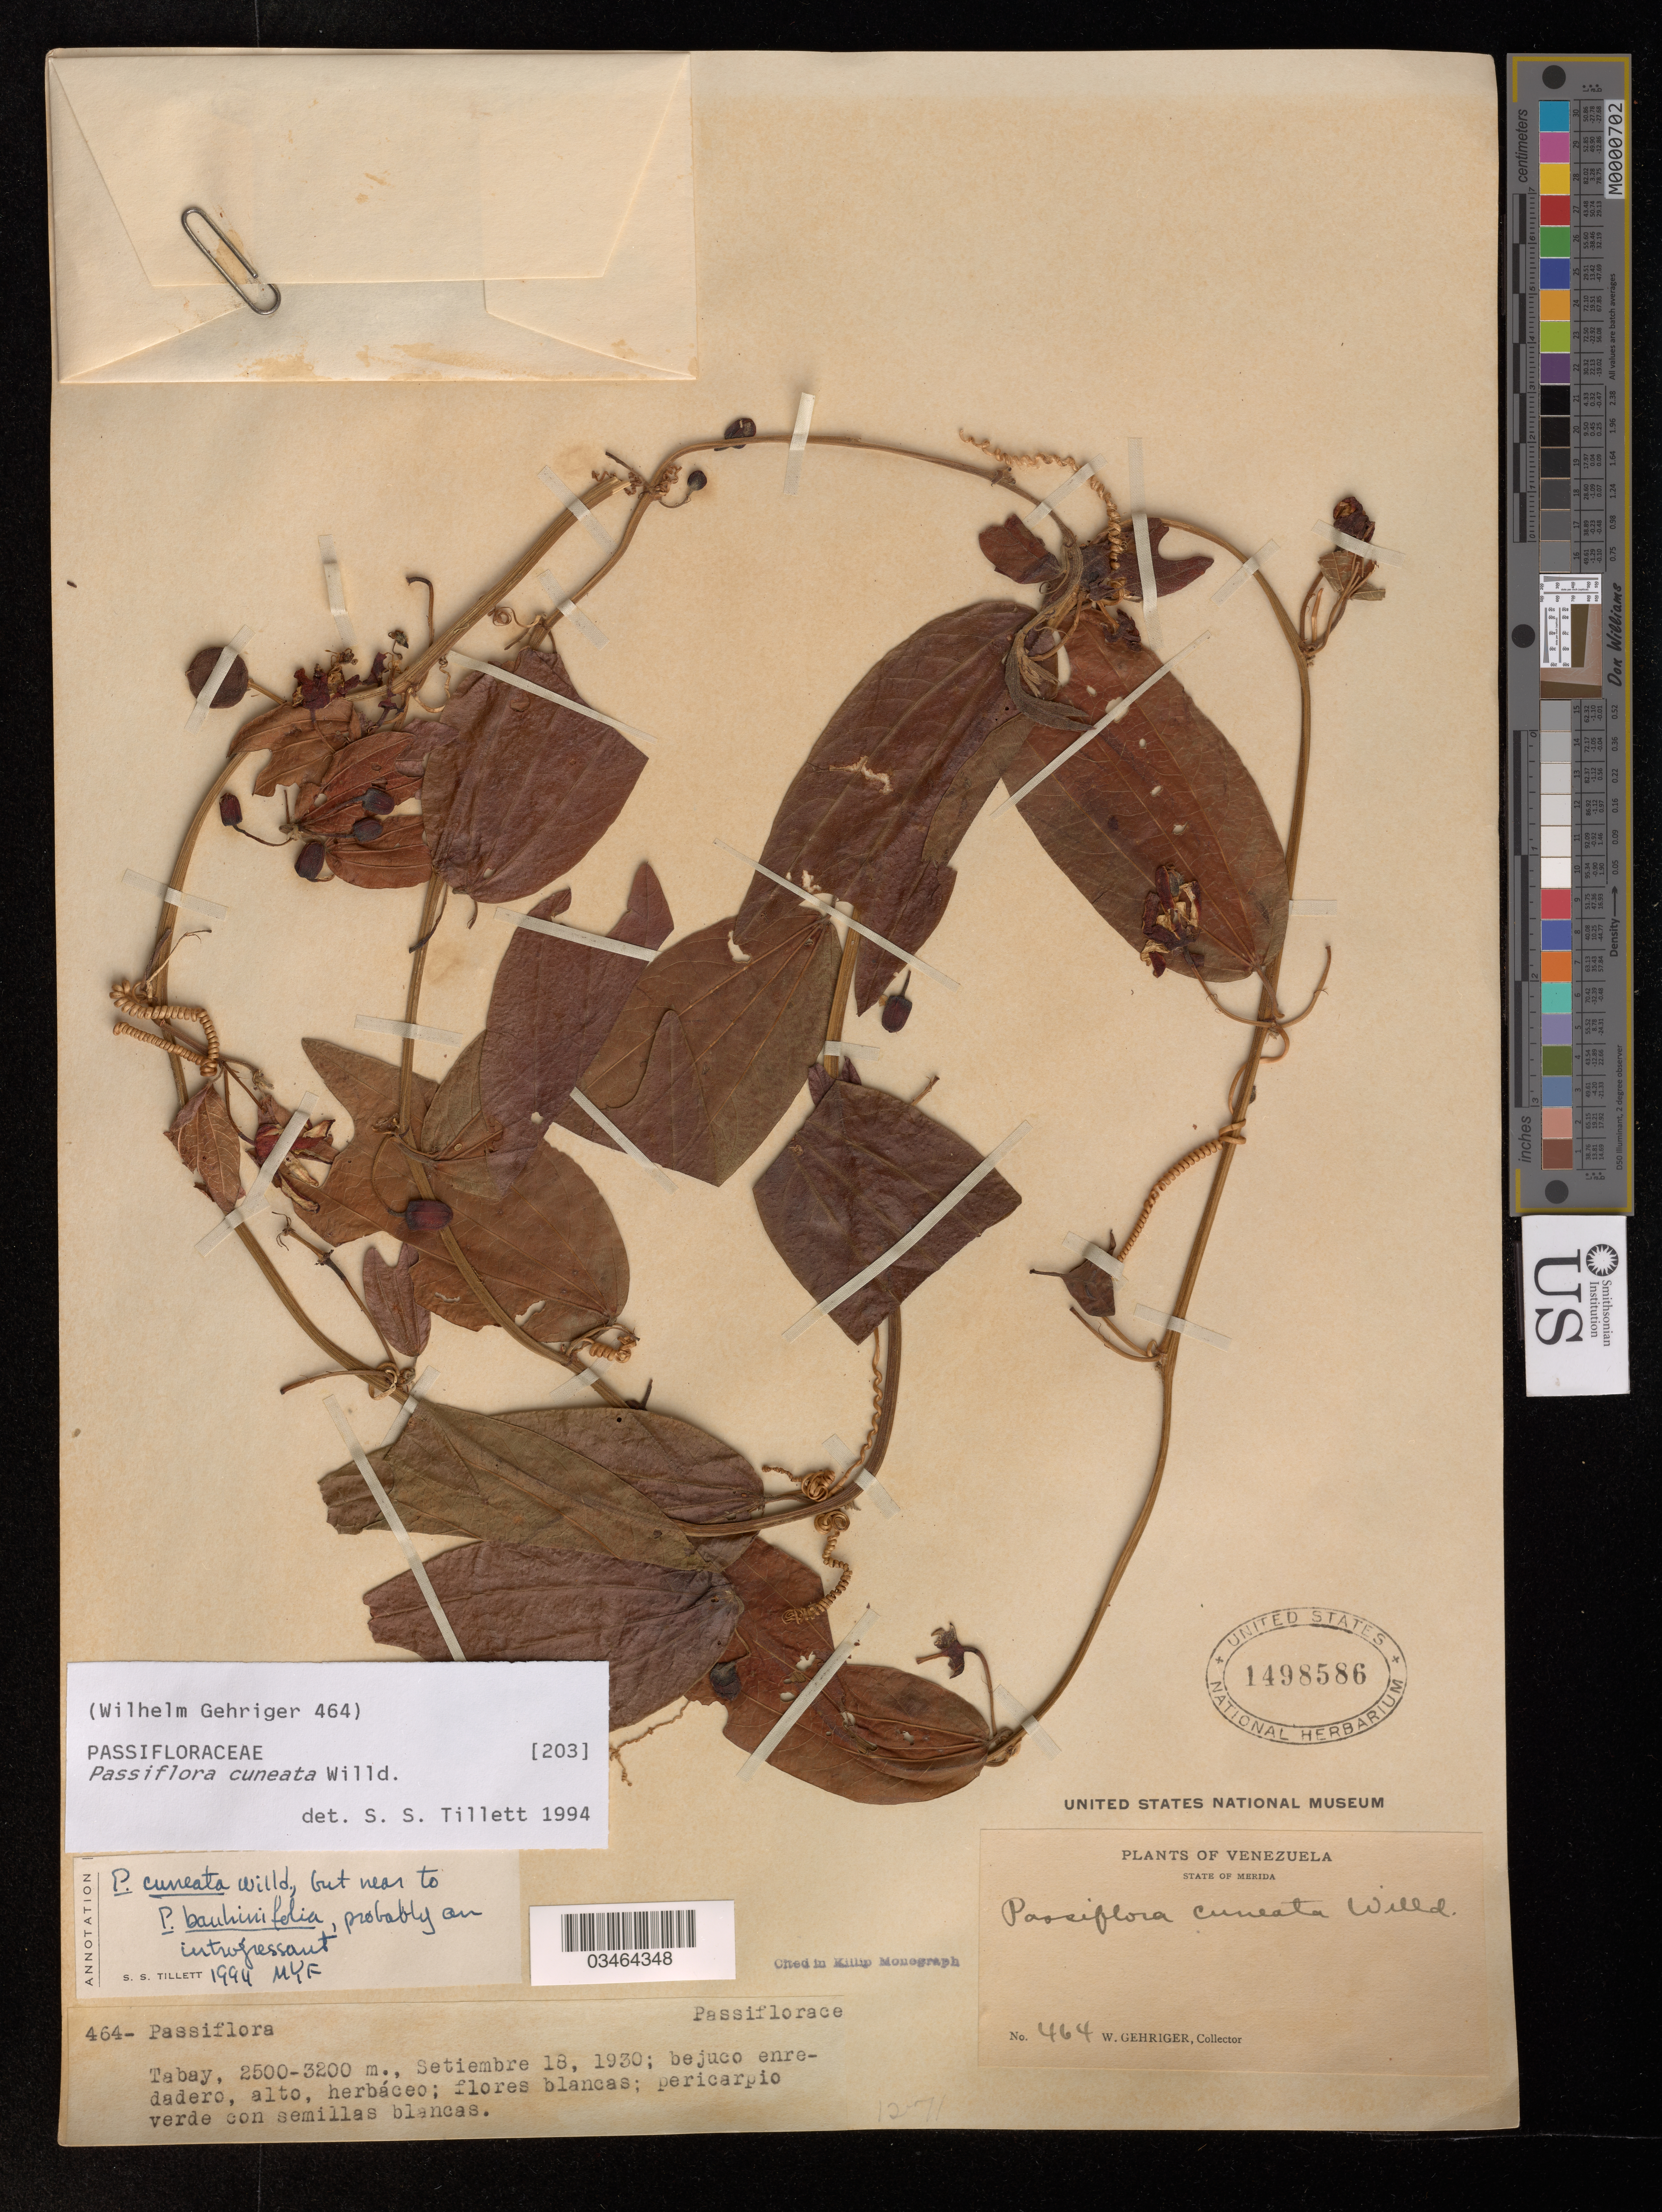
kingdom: Plantae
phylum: Tracheophyta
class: Magnoliopsida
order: Malpighiales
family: Passifloraceae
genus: Passiflora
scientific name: Passiflora cuneata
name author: Willd.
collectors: W. Gehriger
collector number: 464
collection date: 1930-09-18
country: Venezuela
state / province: Merida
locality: Tabay.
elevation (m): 2500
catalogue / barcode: US 1498586